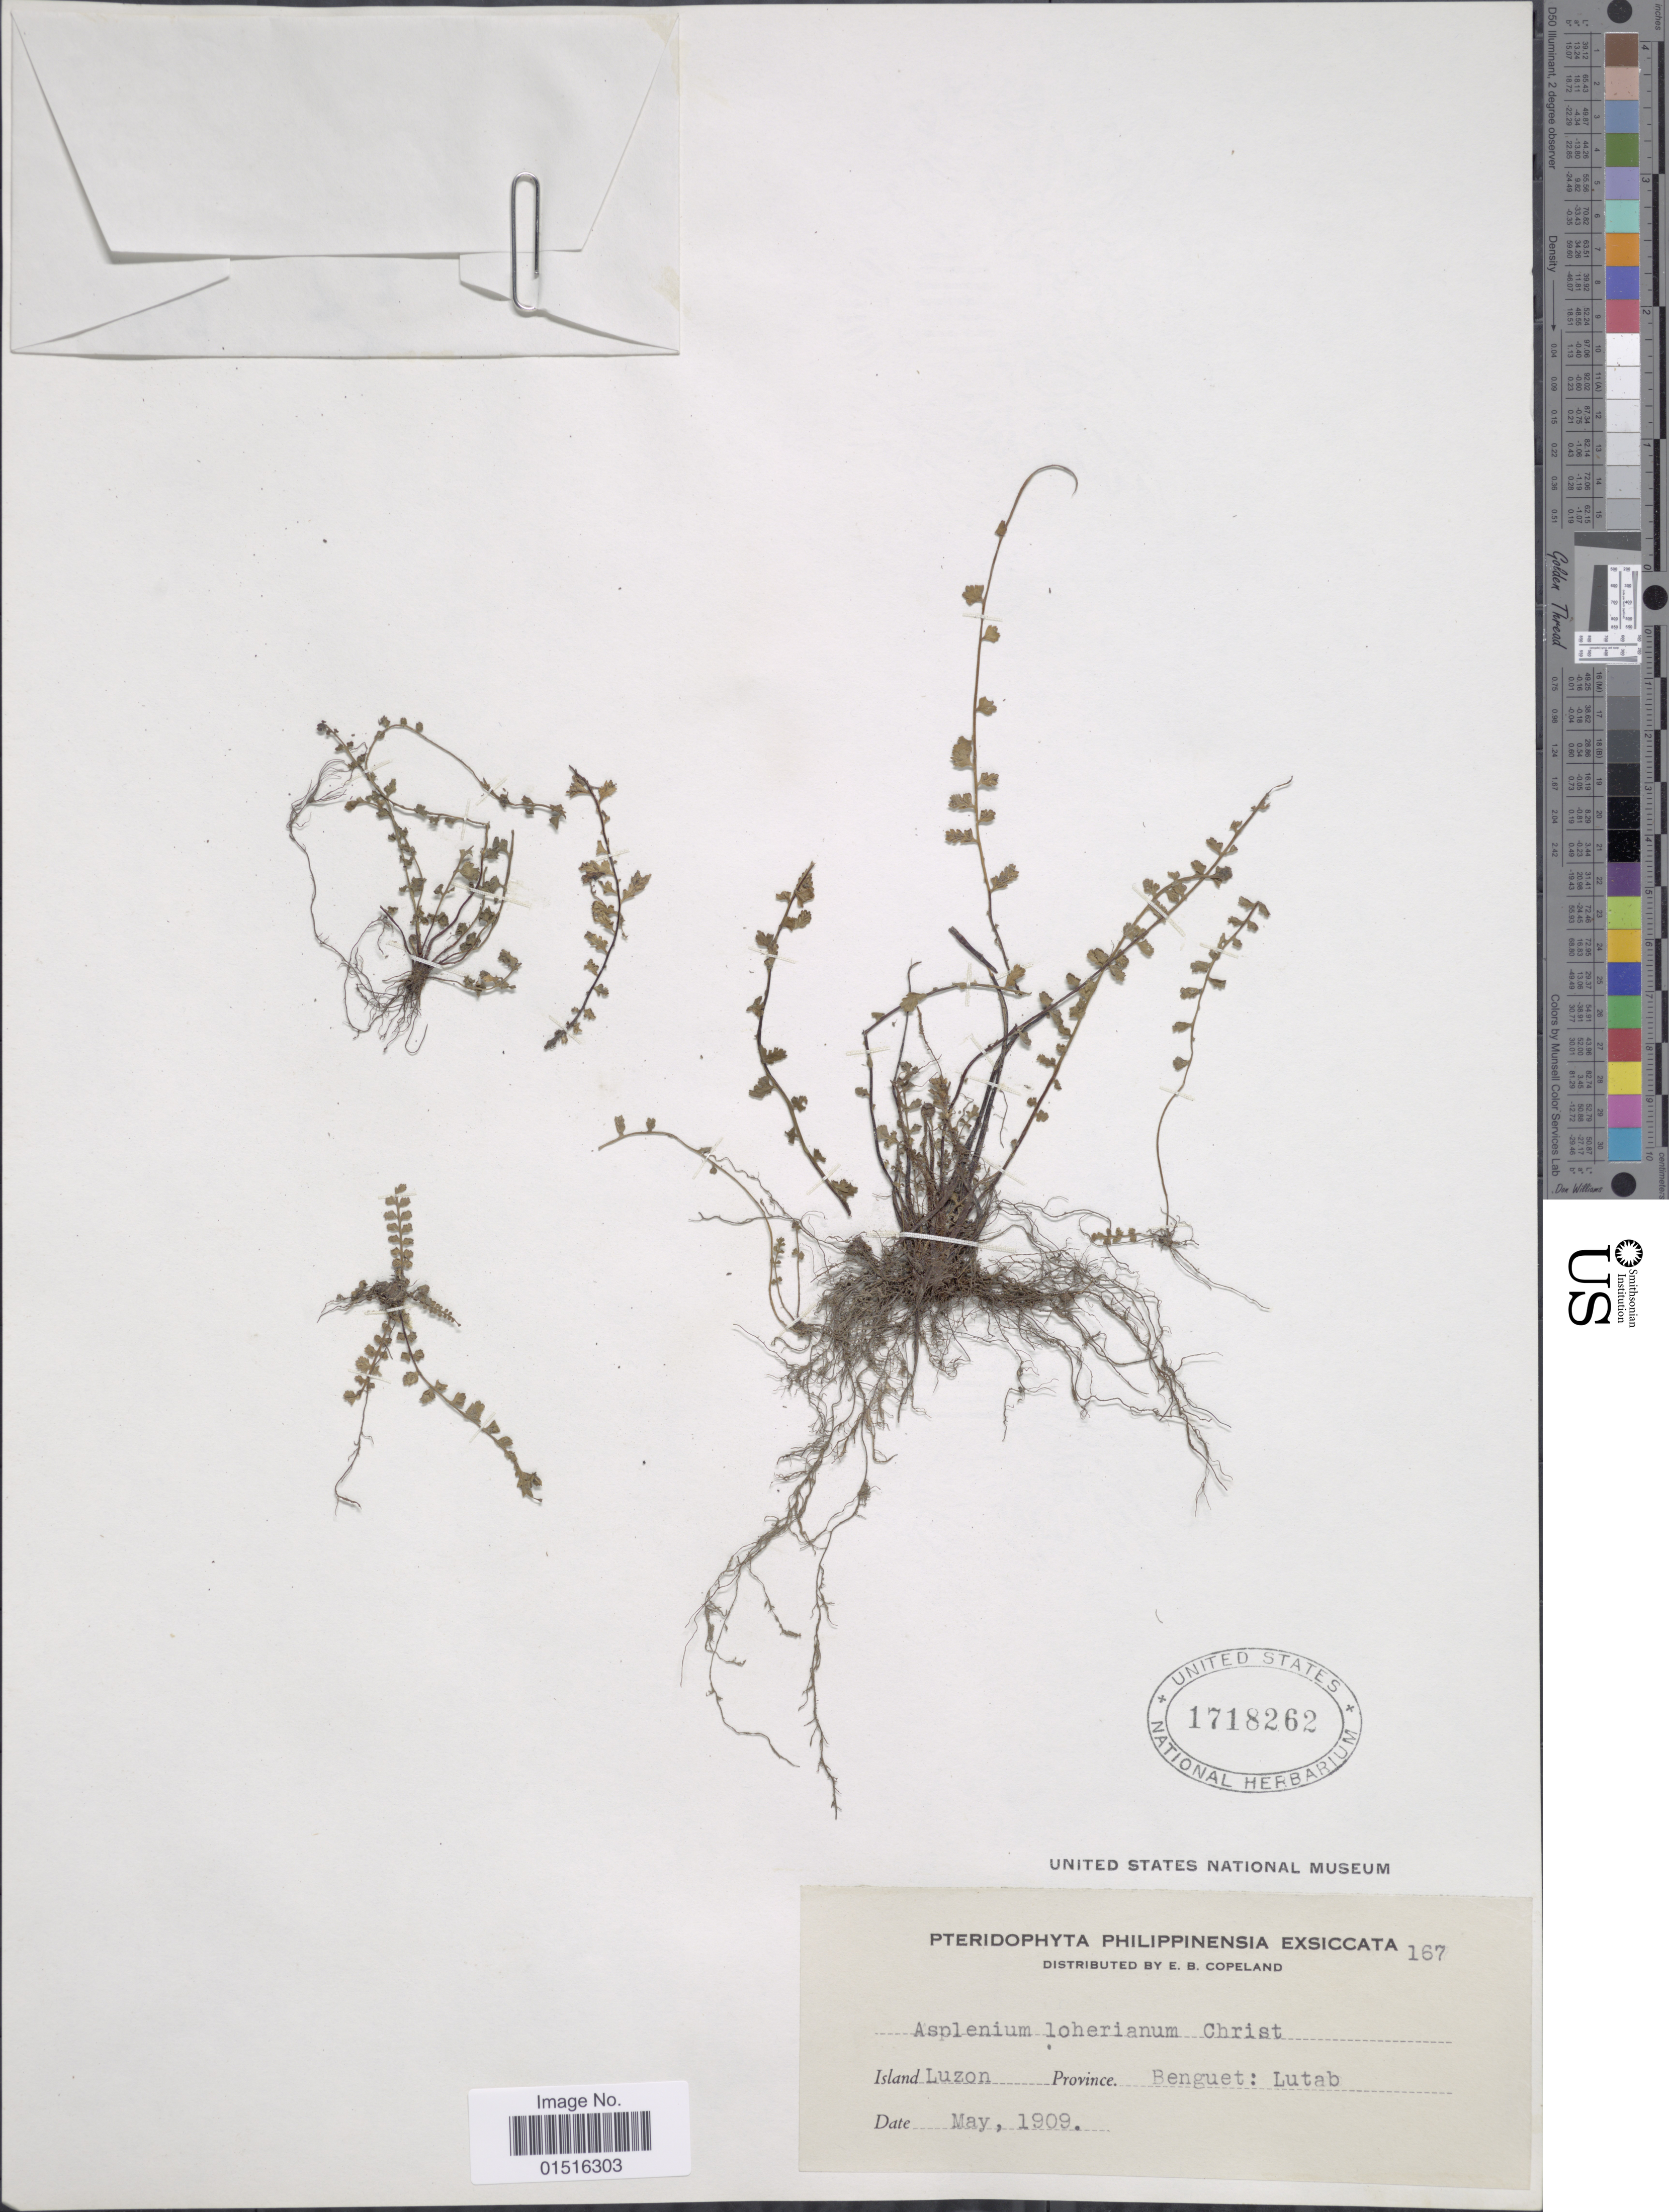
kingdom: Plantae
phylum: Tracheophyta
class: Polypodiopsida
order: Polypodiales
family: Aspleniaceae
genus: Asplenium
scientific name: Asplenium exiguum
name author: Bedd.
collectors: E. B. Copeland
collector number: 167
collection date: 1909-05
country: Philippines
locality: Island Luzon, Province Benguet: Lutab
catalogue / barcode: US 1718262